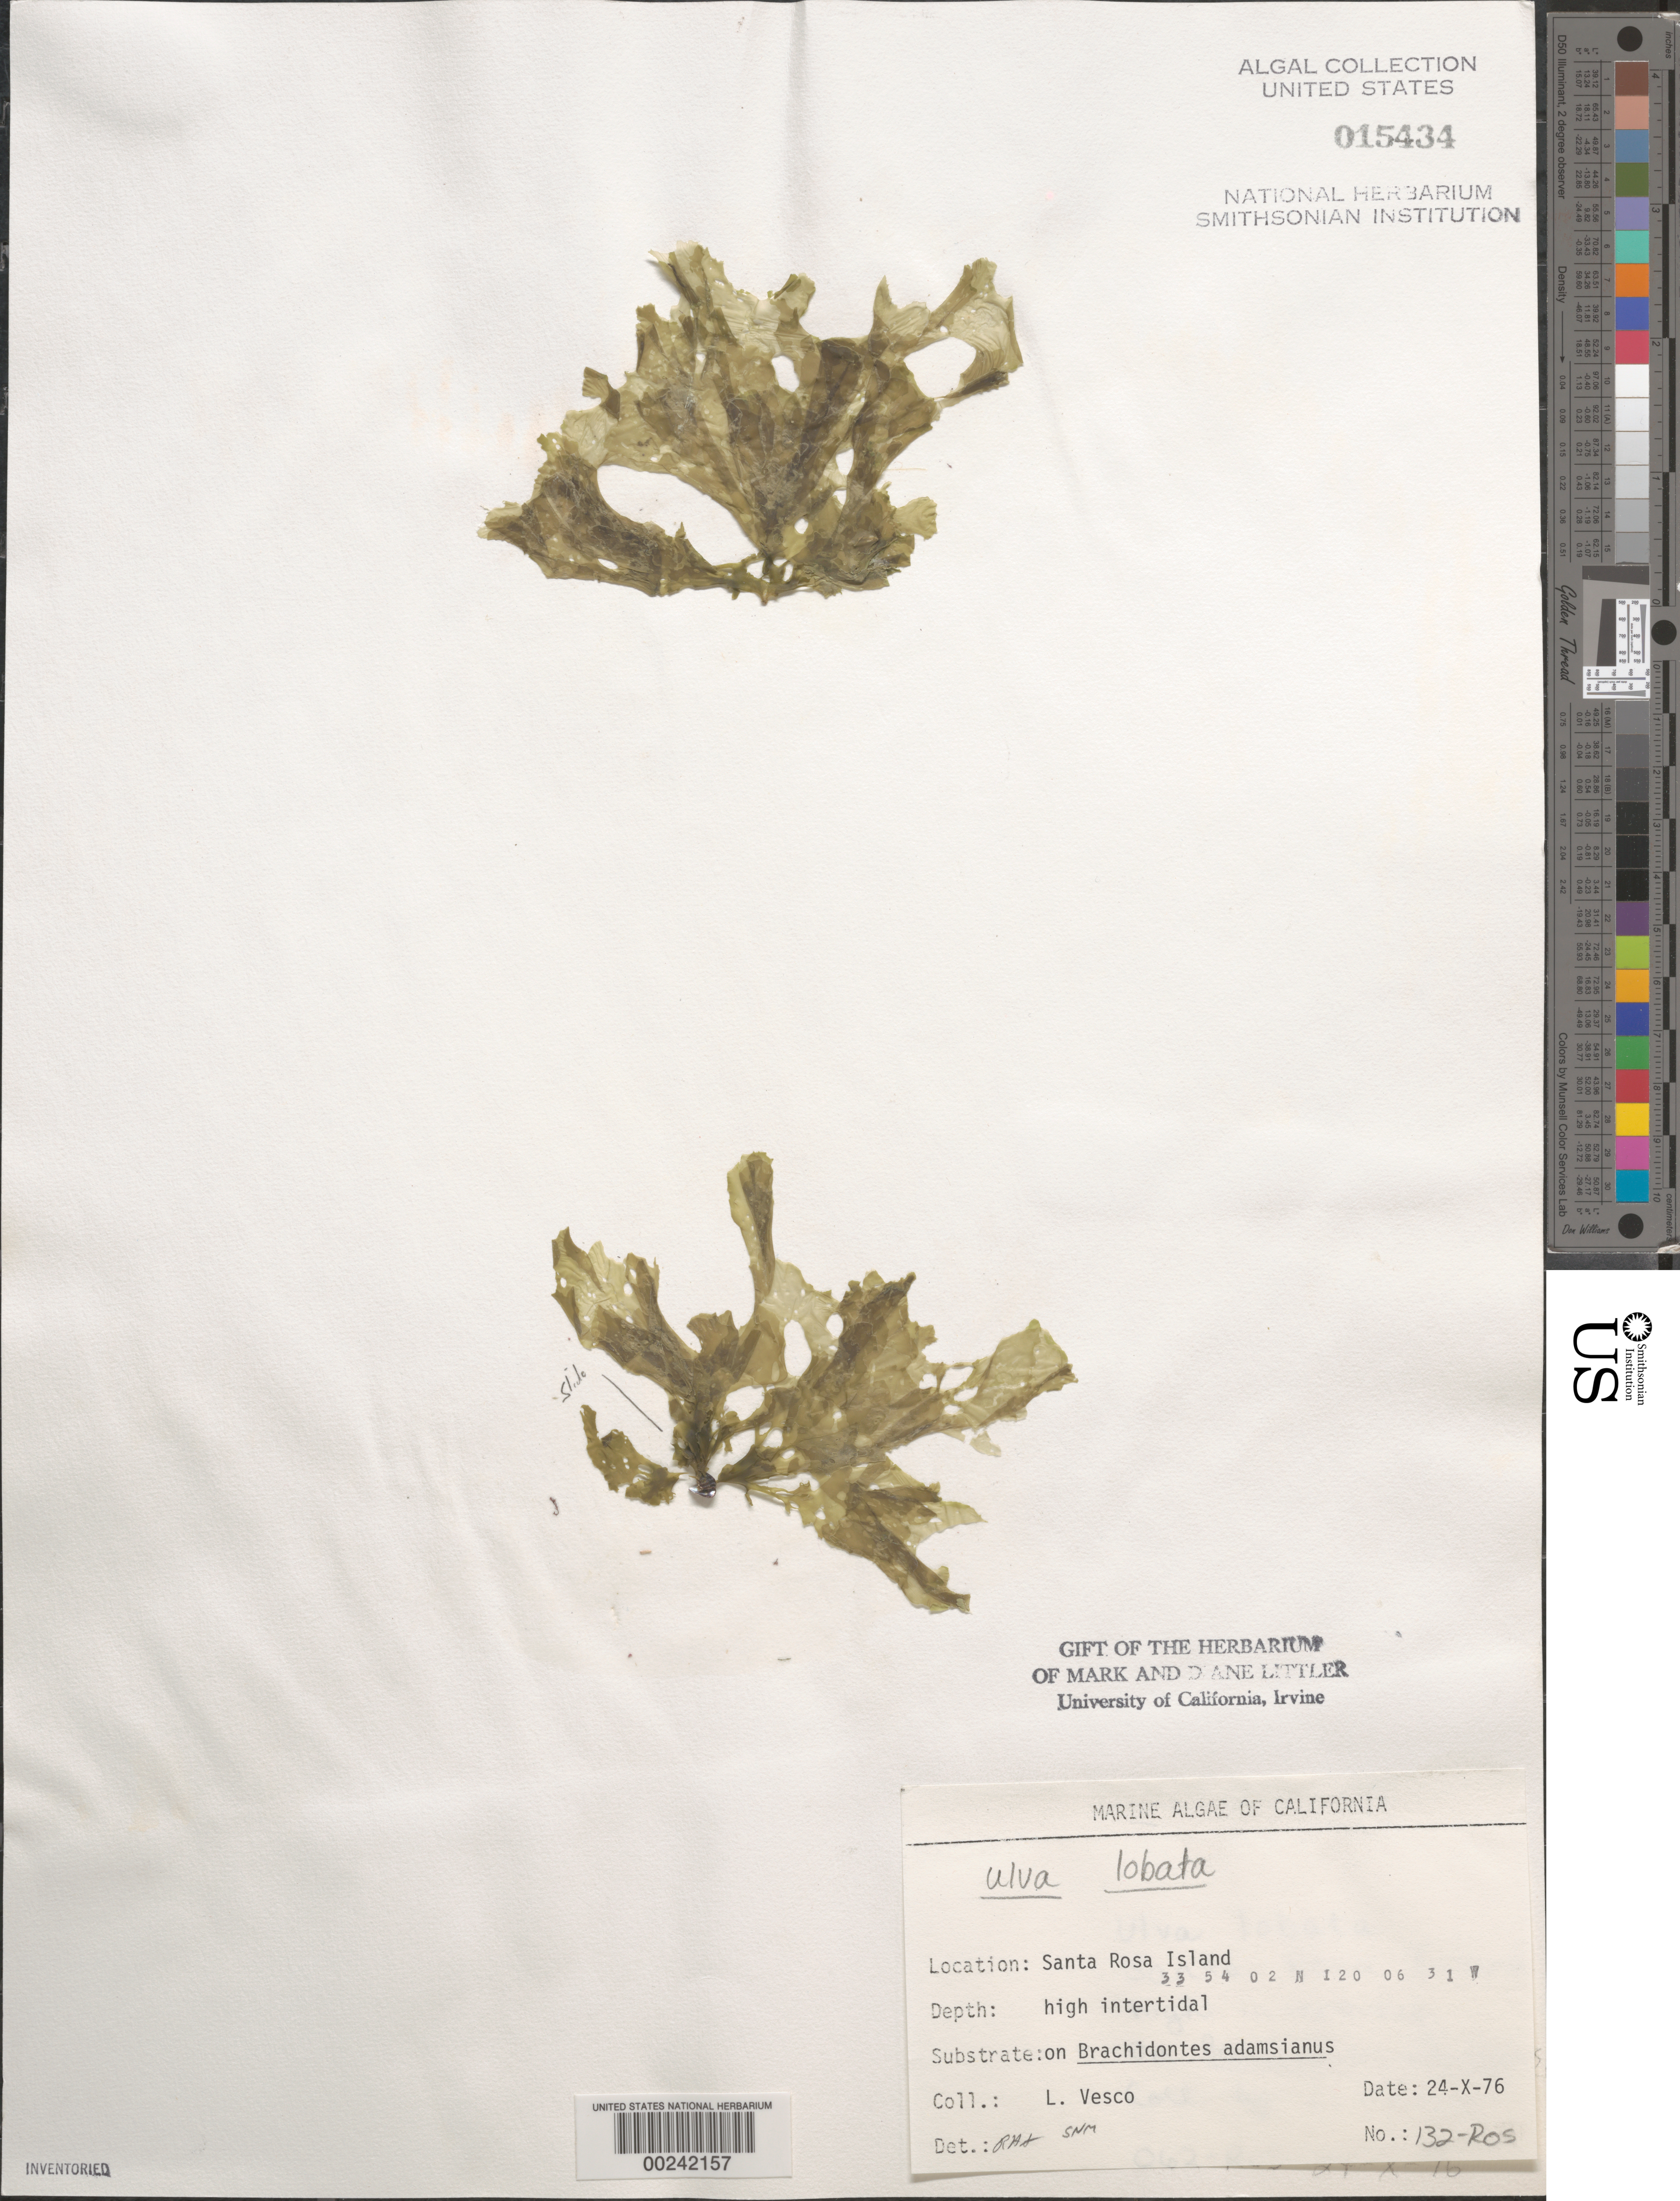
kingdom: Plantae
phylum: Chlorophyta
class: Ulvophyceae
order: Ulvales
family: Ulvaceae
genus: Ulva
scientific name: Ulva lactuca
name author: L.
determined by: Algae name updating Project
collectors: L. Vesco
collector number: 132-ros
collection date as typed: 24 Oct 1976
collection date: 1976-10-24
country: United States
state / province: California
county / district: Santa Barbara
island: Santa Rosa Island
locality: Johnson's Lee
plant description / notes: BLM-SOCALBIGHT Rocky Intertidal Survey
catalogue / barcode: US 15434